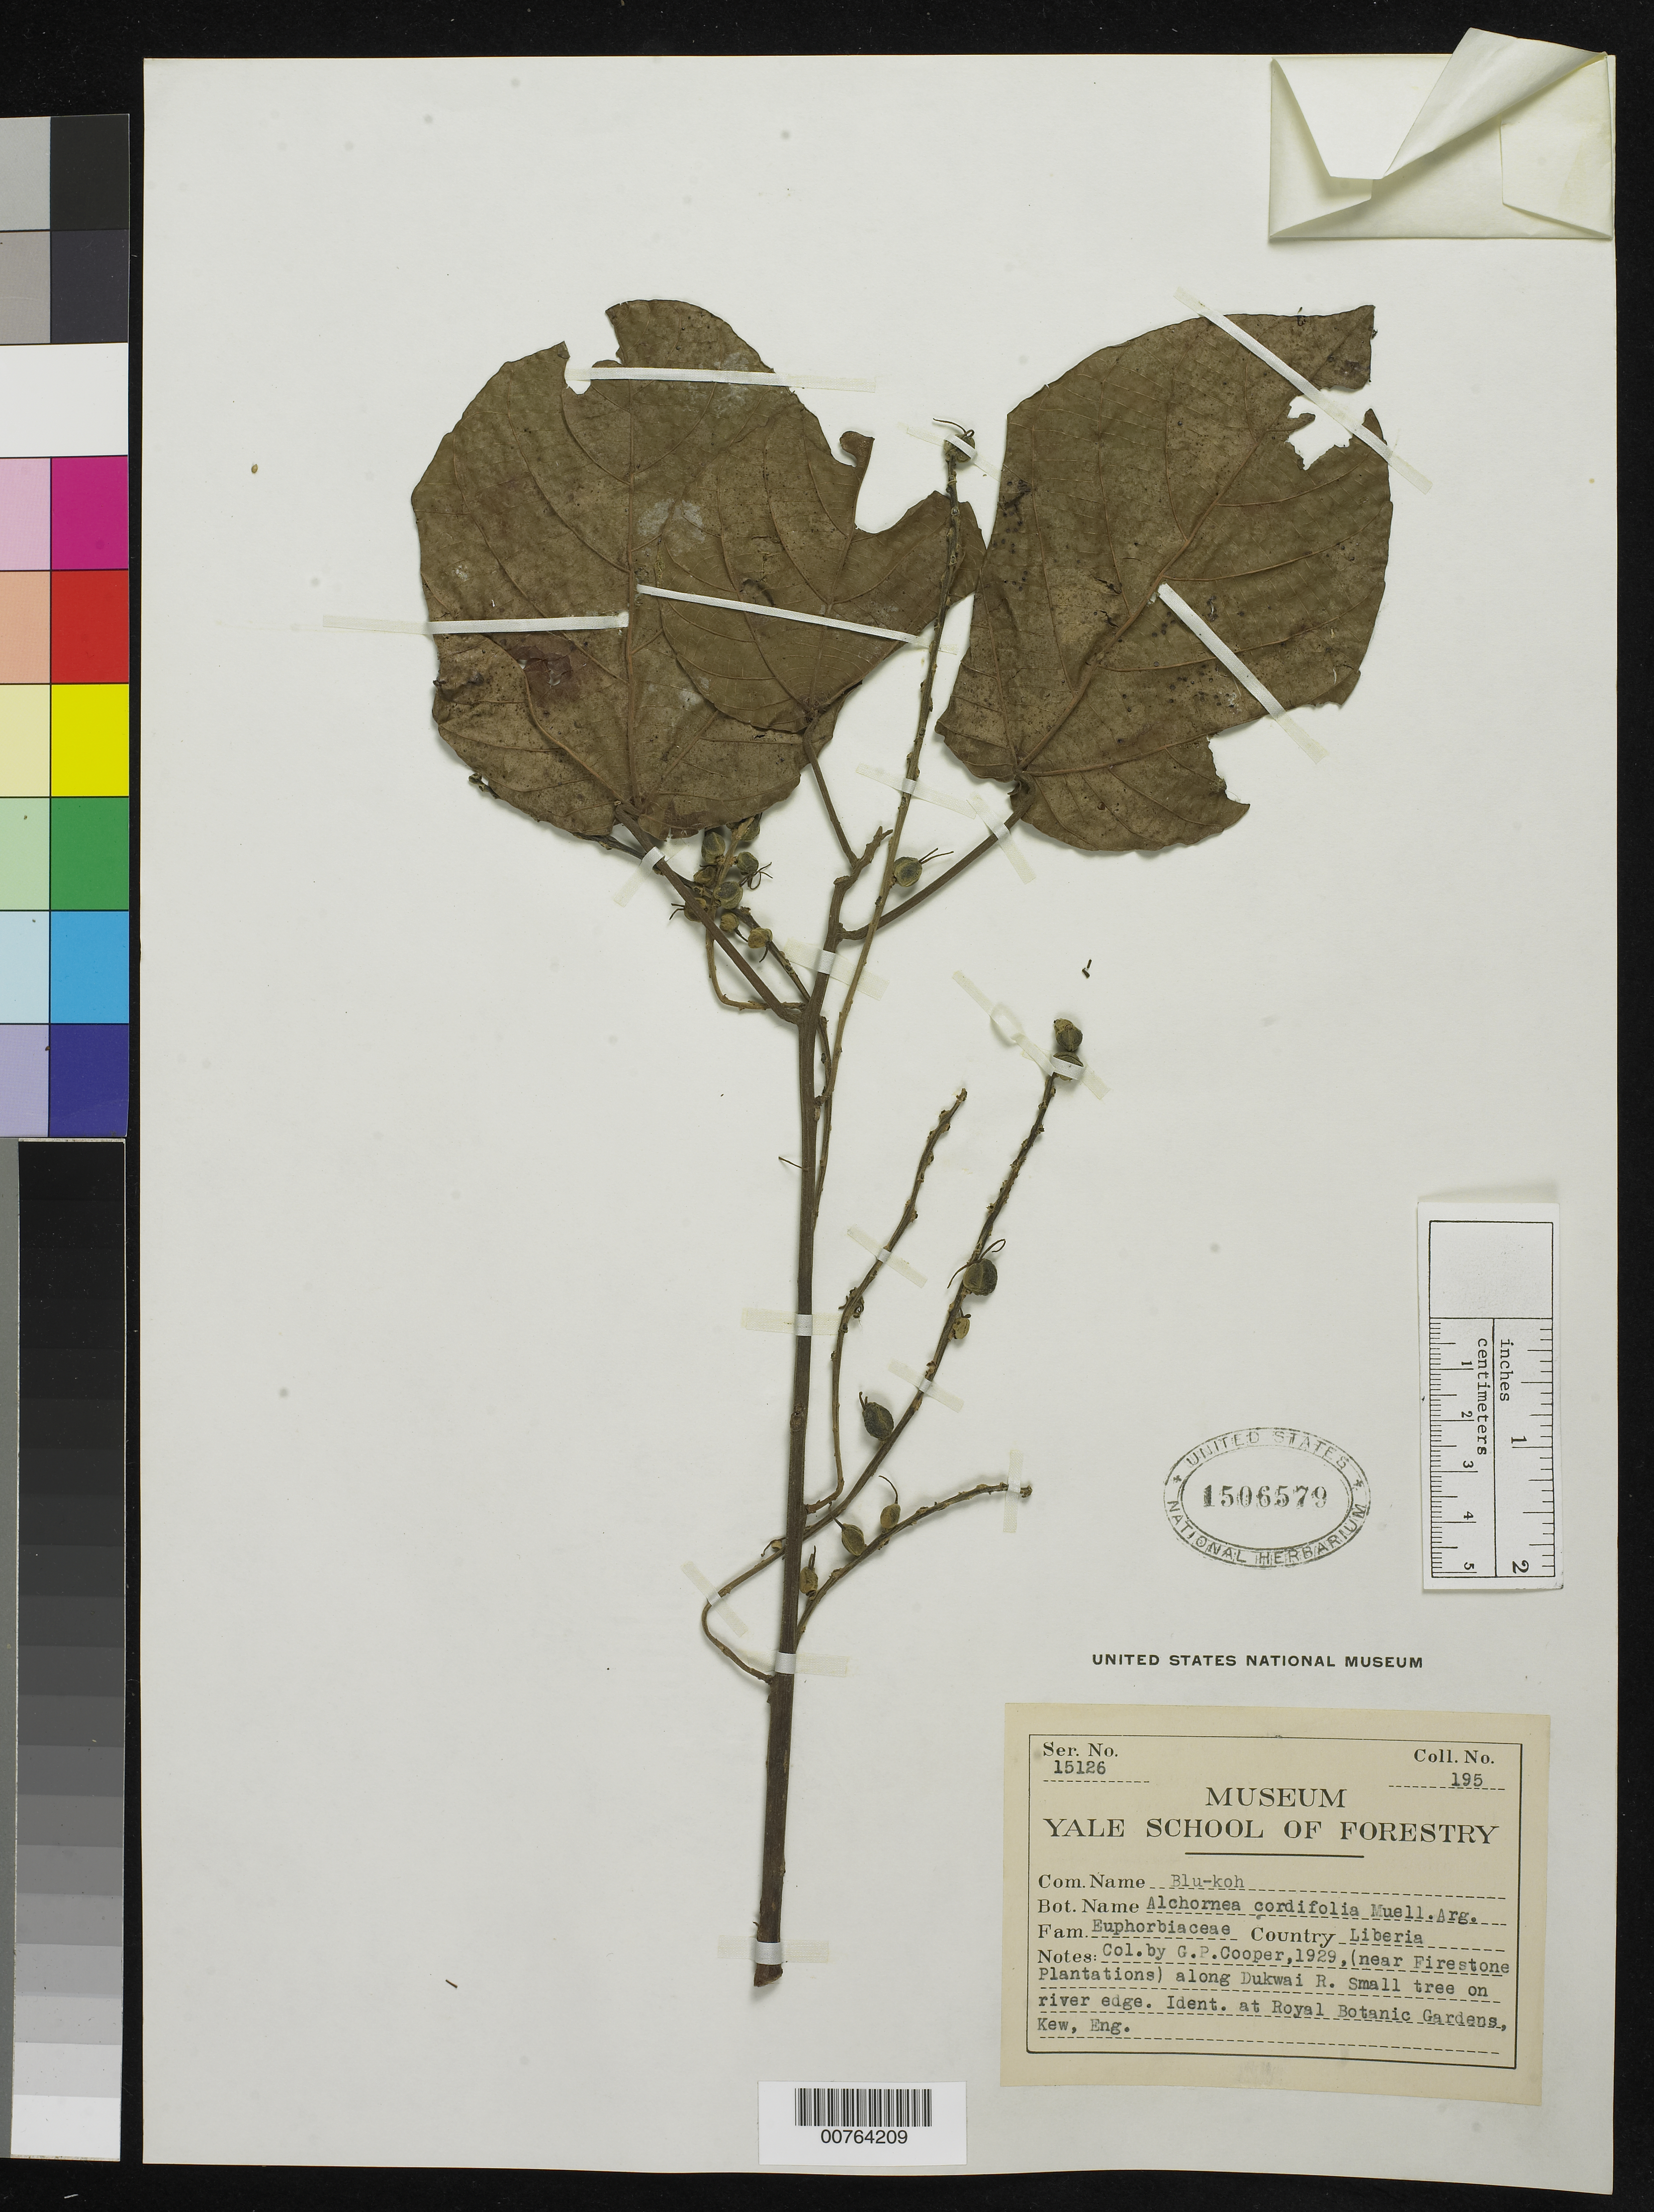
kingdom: Plantae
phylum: Tracheophyta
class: Magnoliopsida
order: Malpighiales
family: Euphorbiaceae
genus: Alchornea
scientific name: Alchornea cordifolia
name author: (Schumach. & Thonn.) Müll. Arg.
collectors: G. Cooper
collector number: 195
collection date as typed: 1929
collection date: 1929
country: Liberia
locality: (near Firestone Plantations) along Dukwai River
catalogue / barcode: US 1506579